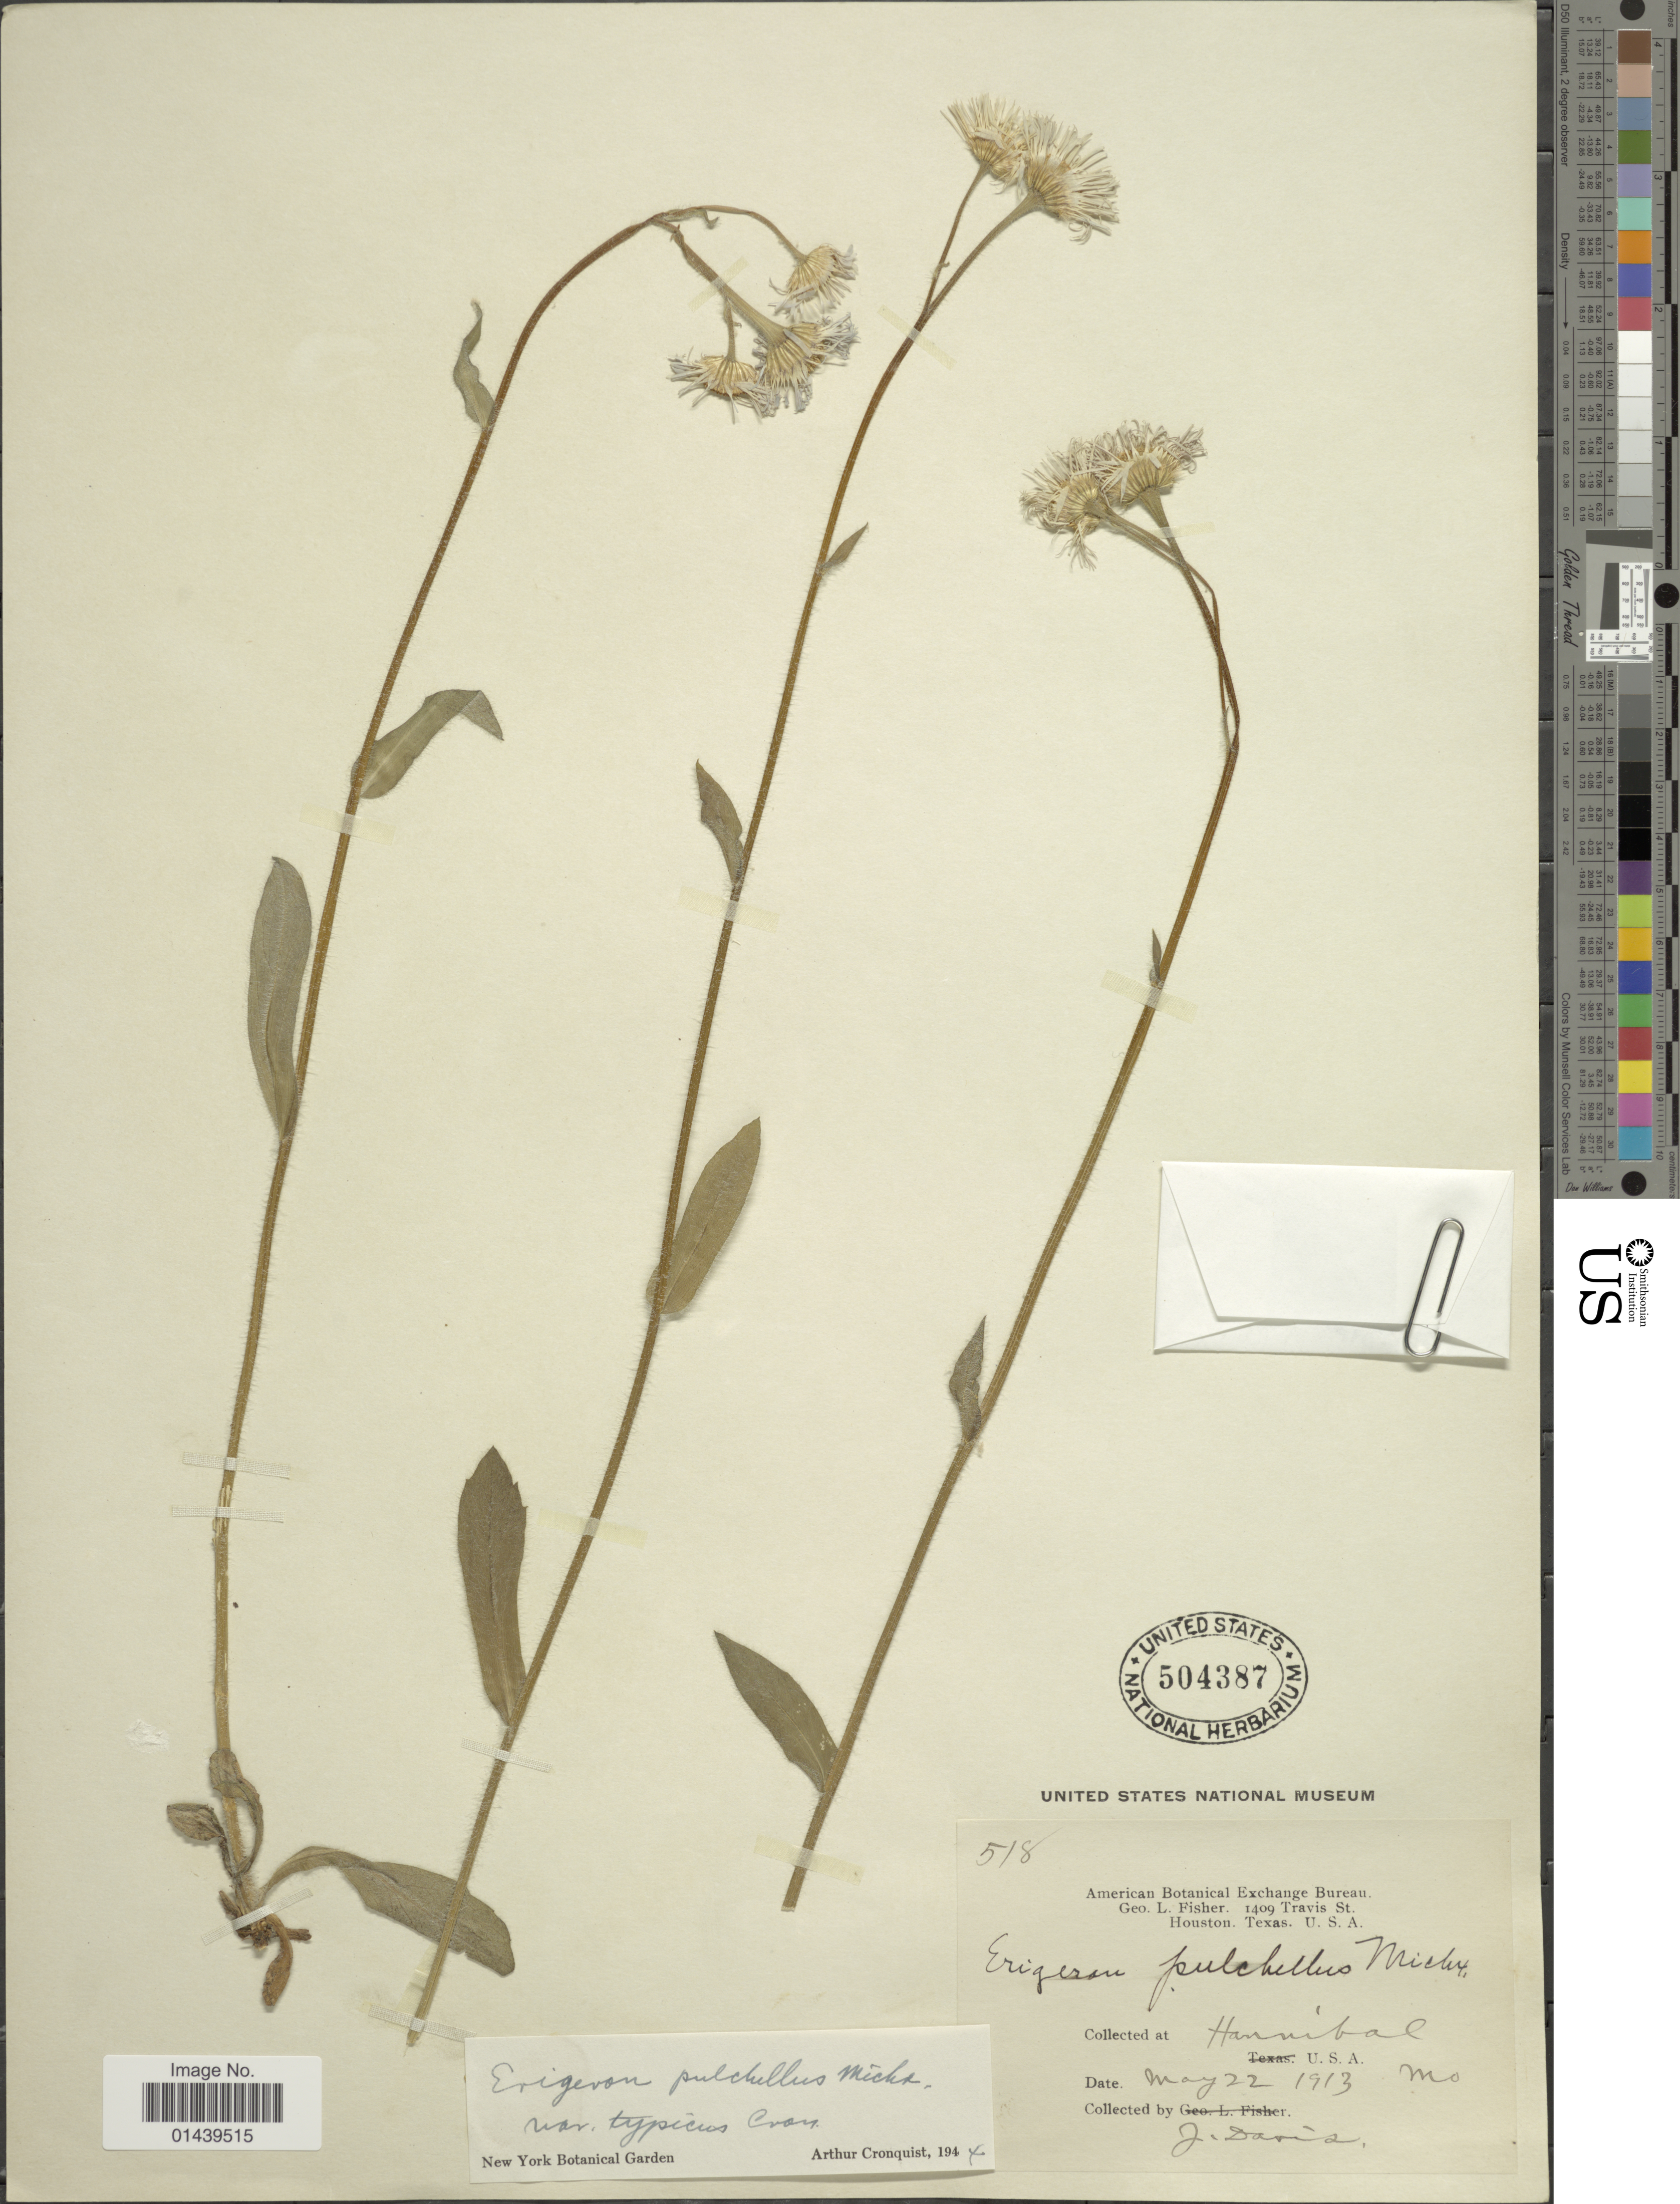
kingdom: Plantae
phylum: Tracheophyta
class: Magnoliopsida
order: Asterales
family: Asteraceae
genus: Erigeron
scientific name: Erigeron pulchellus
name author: Michx.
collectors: J. Davis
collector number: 518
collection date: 1913-05-22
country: United States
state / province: Missouri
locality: Hannibal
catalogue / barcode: US 504387